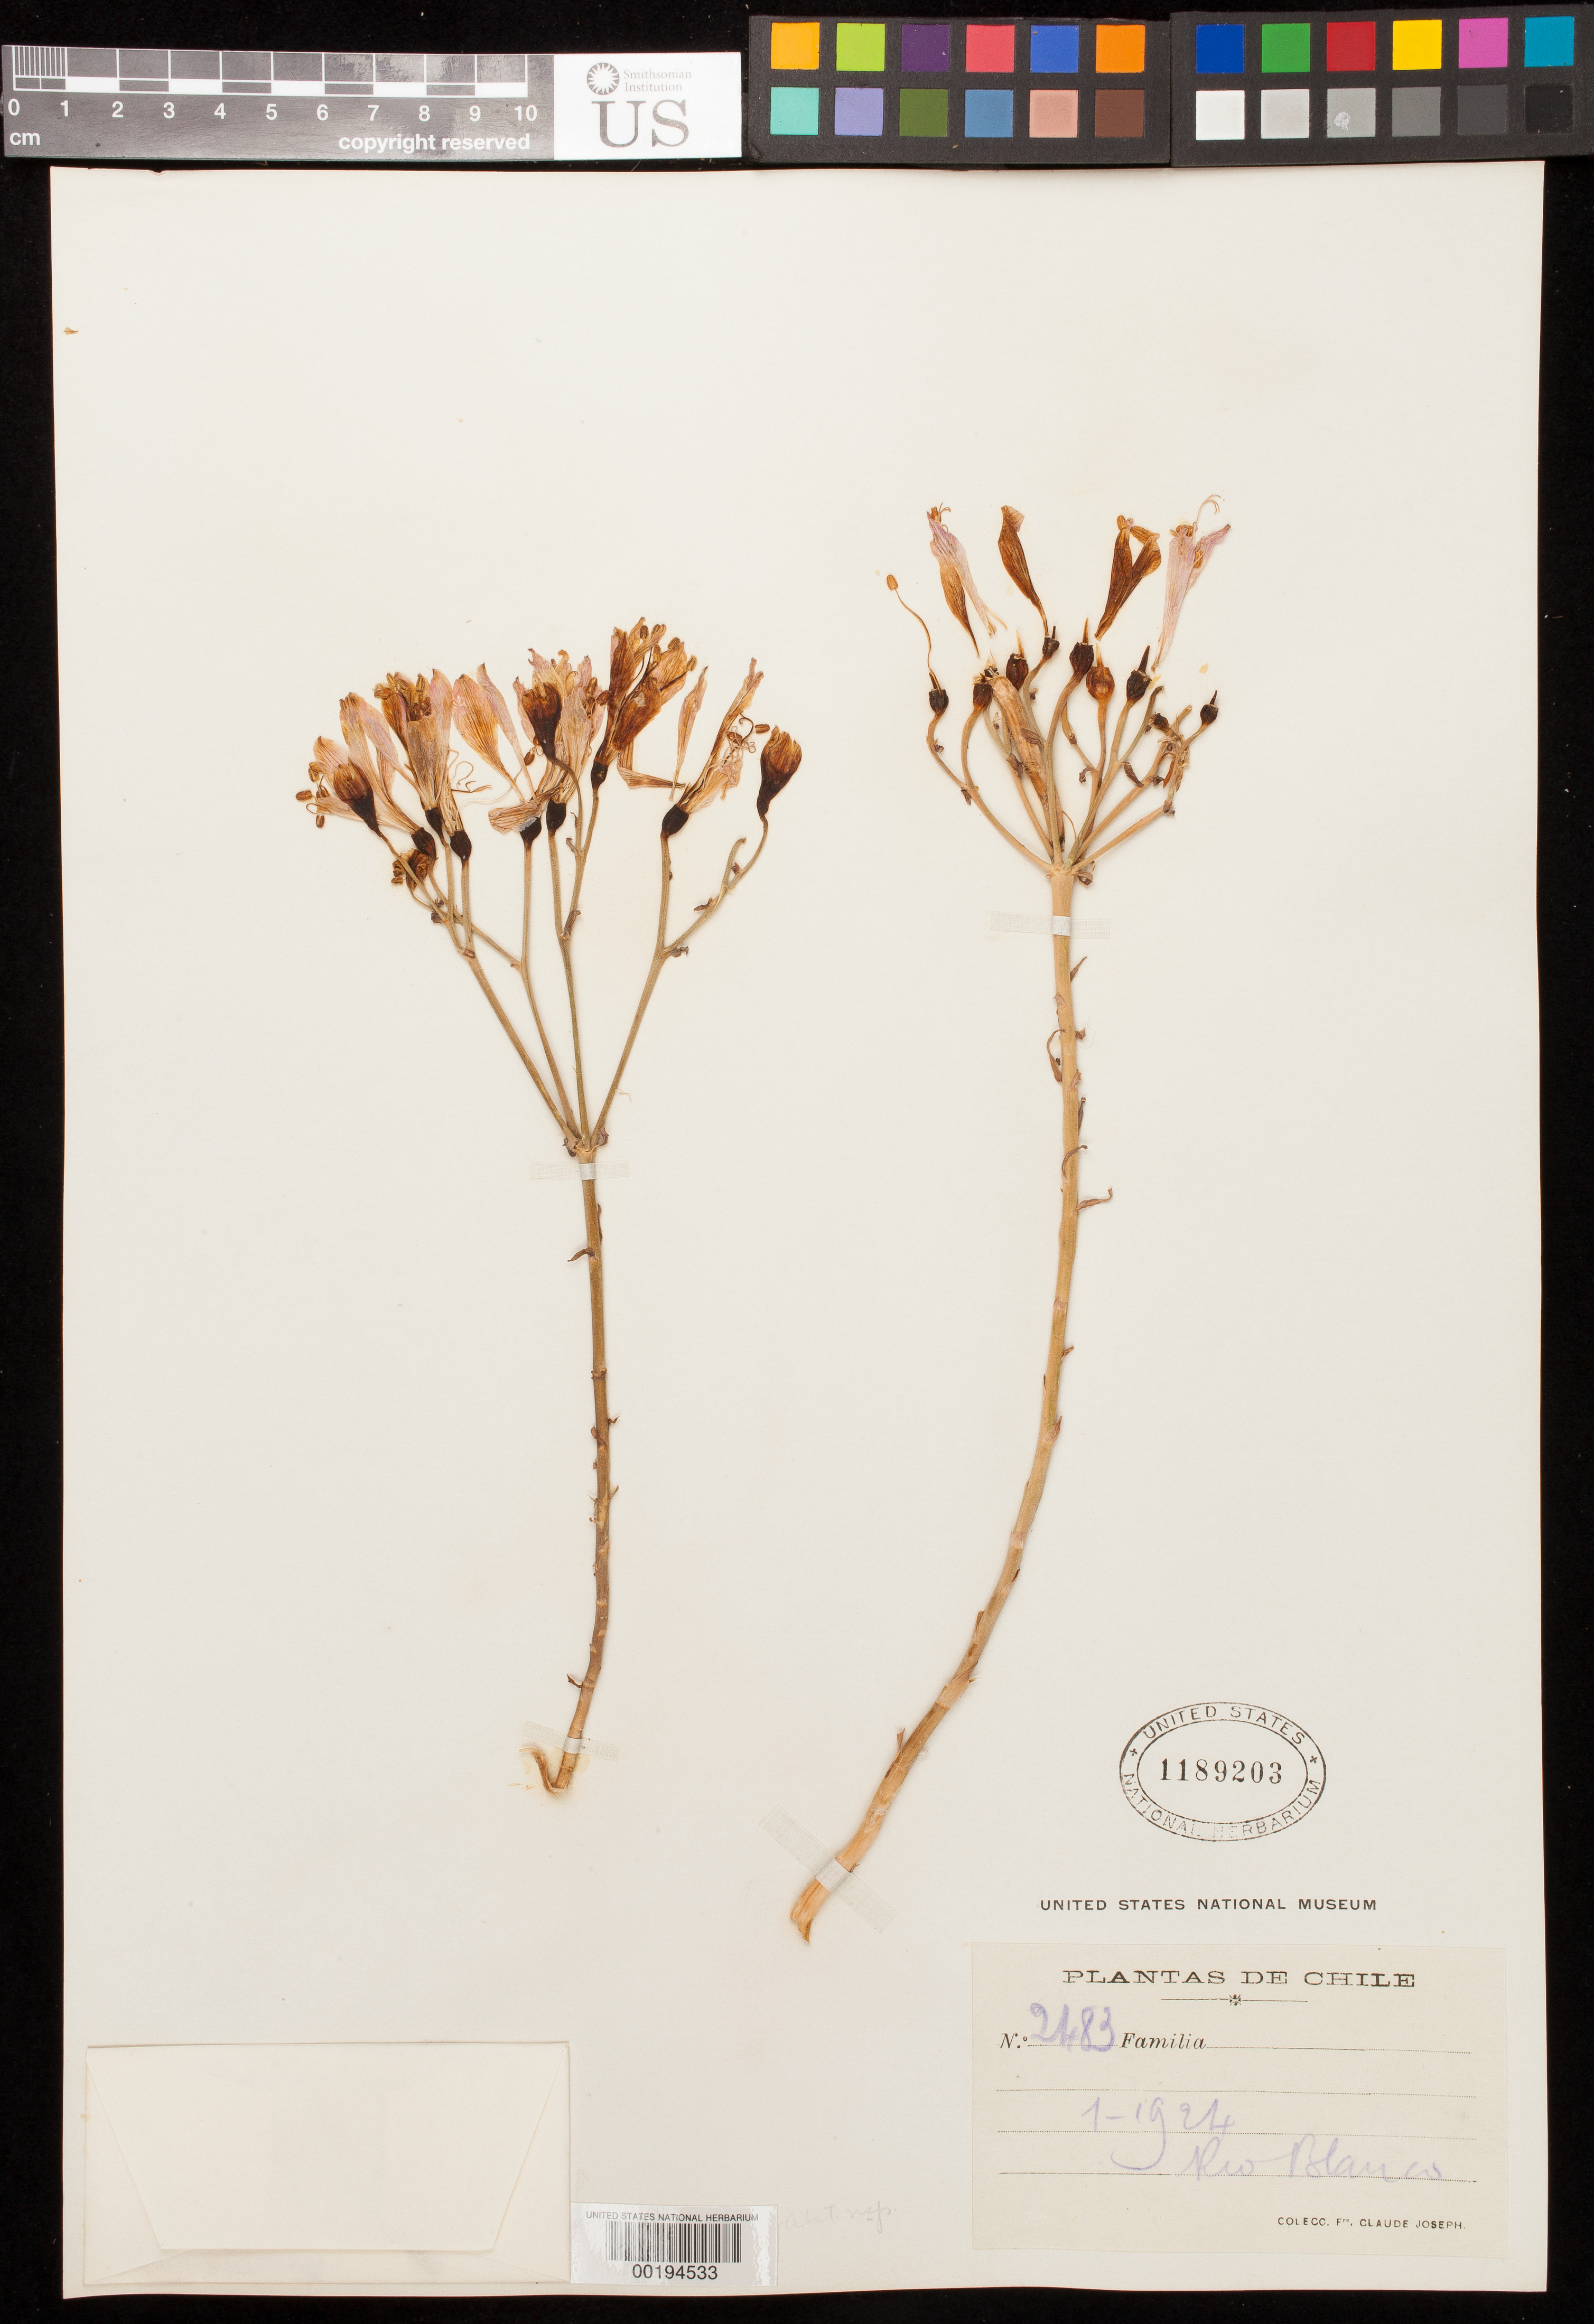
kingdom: Plantae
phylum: Tracheophyta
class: Liliopsida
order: Liliales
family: Alstroemeriaceae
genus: Alstroemeria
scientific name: Alstroemeria sp.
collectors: Bro. Claude-Joseph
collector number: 2483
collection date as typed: Jan 1924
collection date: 1924-01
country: Chile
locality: Rio blancas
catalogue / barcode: US 1189203